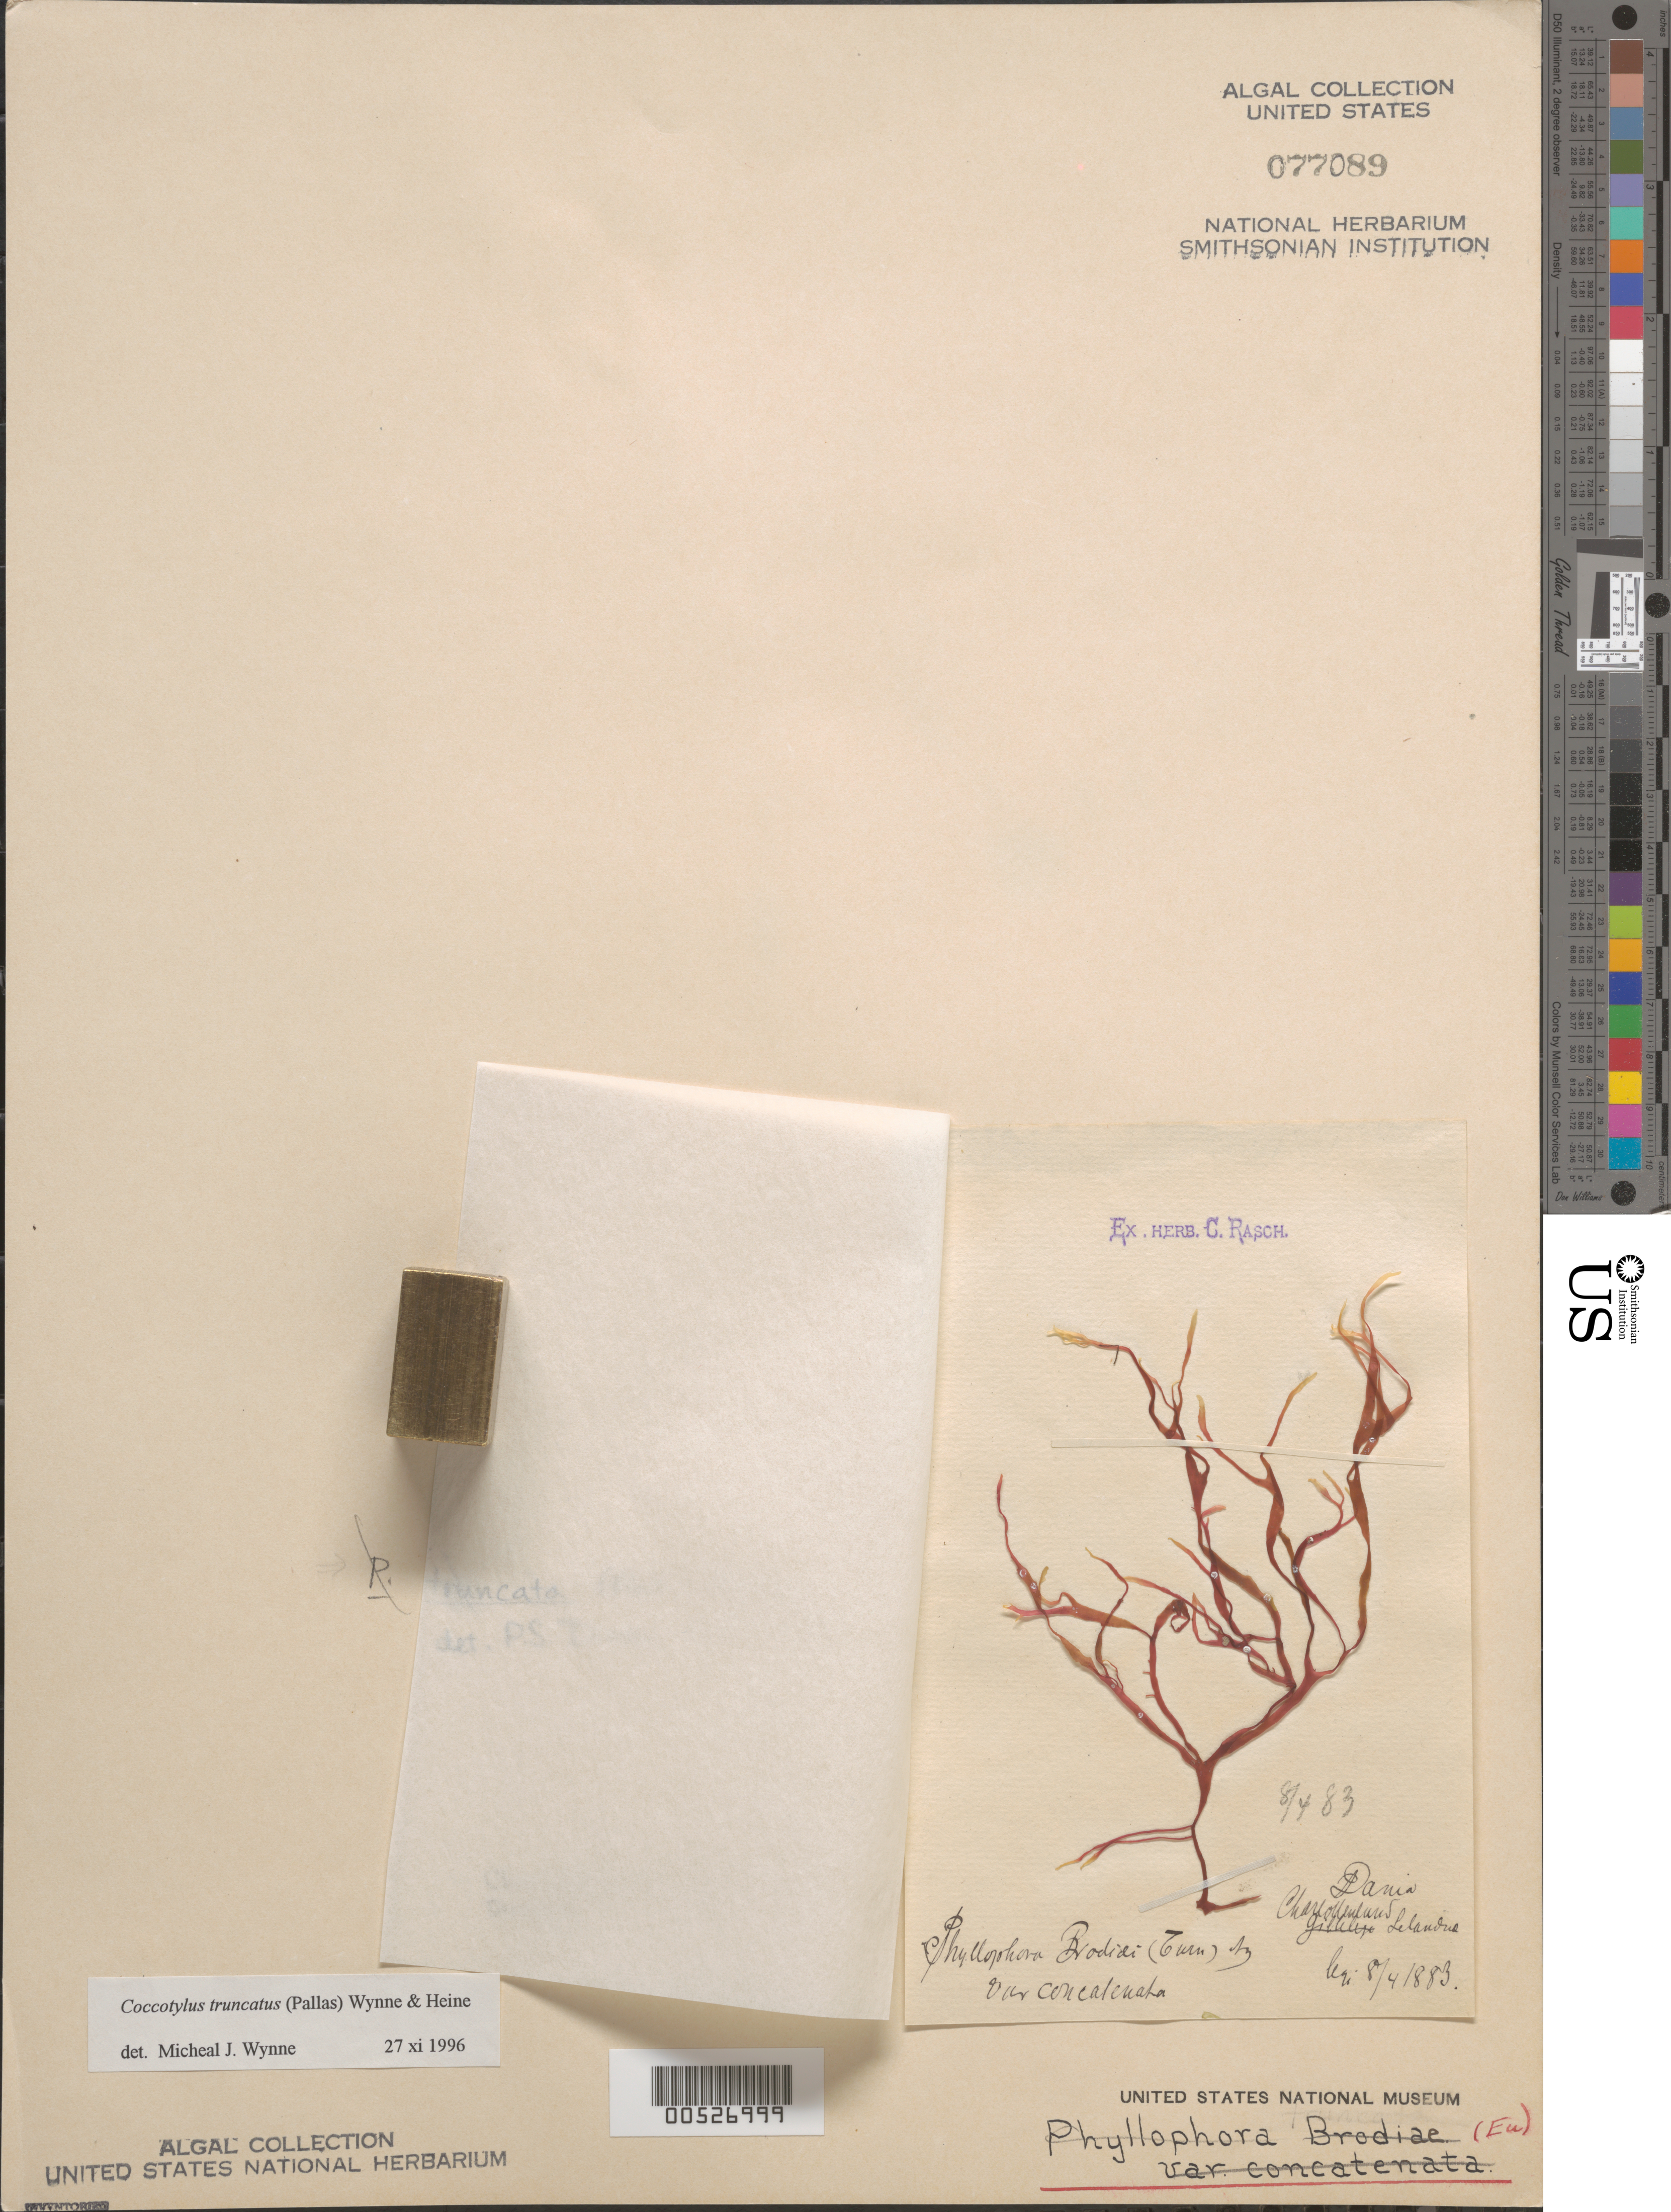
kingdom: Plantae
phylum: Rhodophyta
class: Florideophyceae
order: Gigartinales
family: Phyllophoraceae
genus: Coccotylus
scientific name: Coccotylus truncatus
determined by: Wynne, M. J.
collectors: C. Rasch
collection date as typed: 08 Apr 1883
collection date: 1883-04-08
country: Denmark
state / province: Hovedstaden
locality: Charlottenlund, Sjaelland (Selandiae)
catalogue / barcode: US 77089